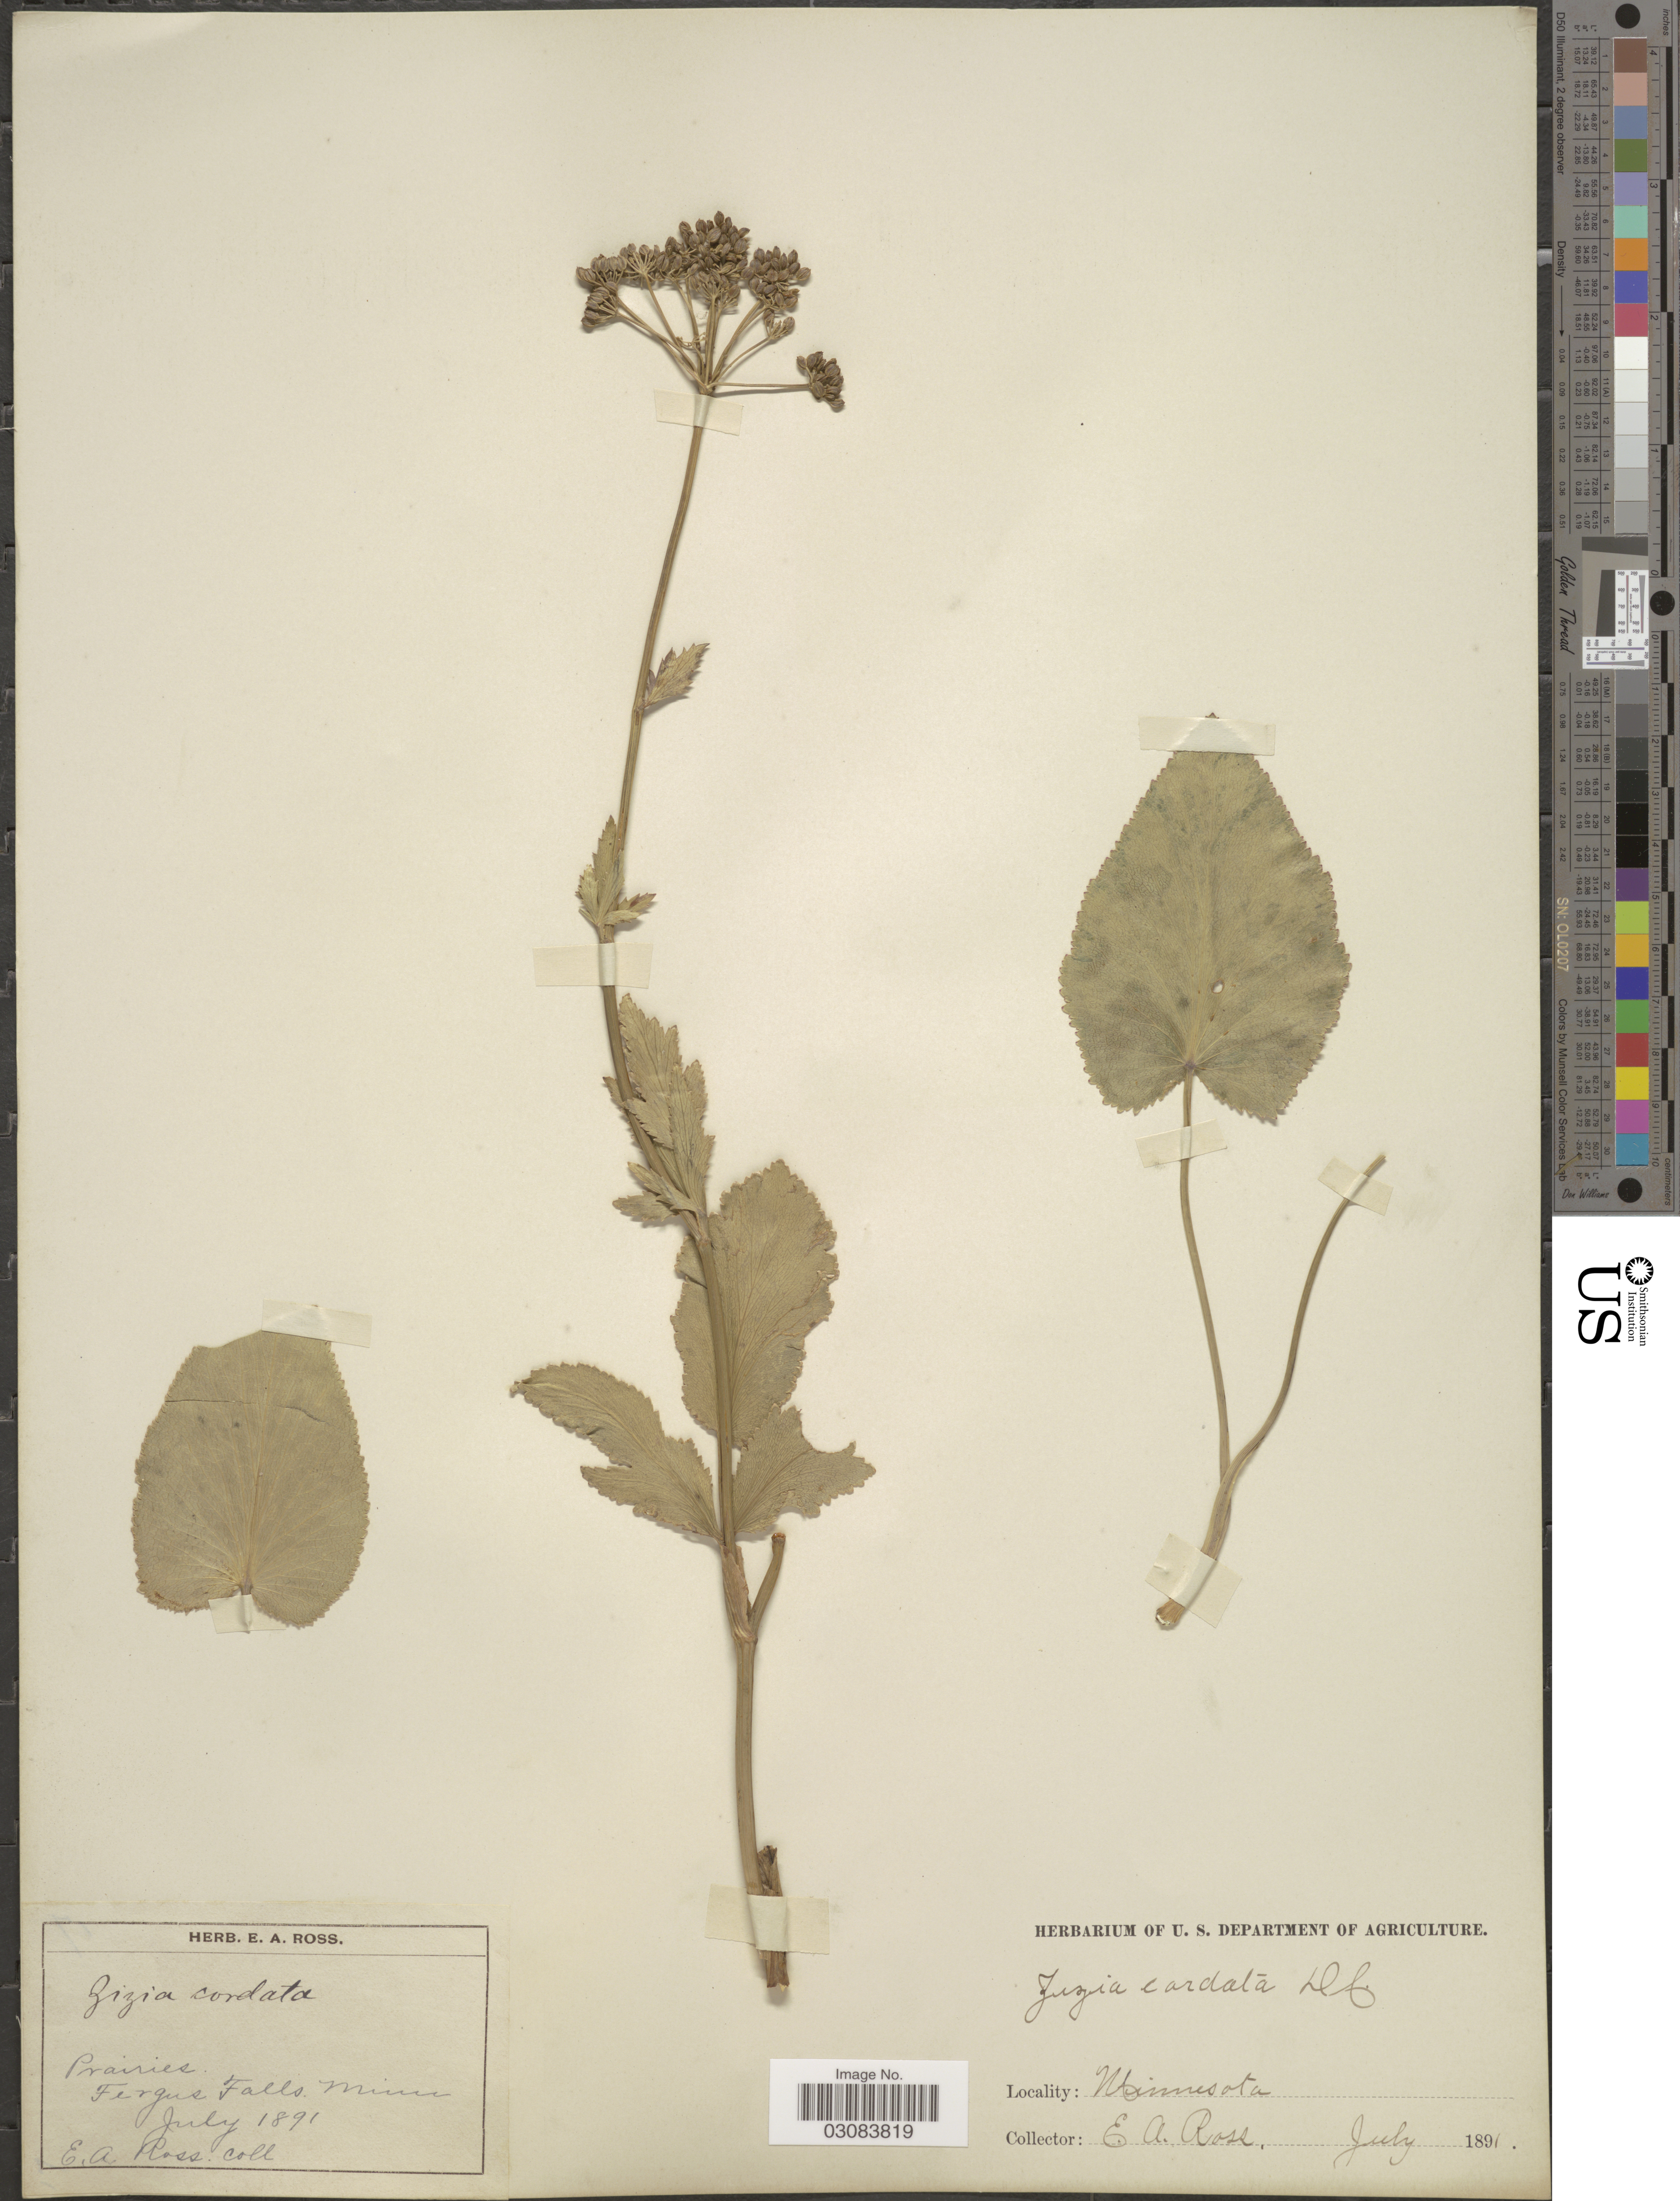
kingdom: Plantae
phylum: Tracheophyta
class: Magnoliopsida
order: Apiales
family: Apiaceae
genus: Zizia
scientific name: Zizia aptera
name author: (A. Gray) Fernald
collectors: E. Ross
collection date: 1891-07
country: United States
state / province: Minnesota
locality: Prairies. Fergus Falls.